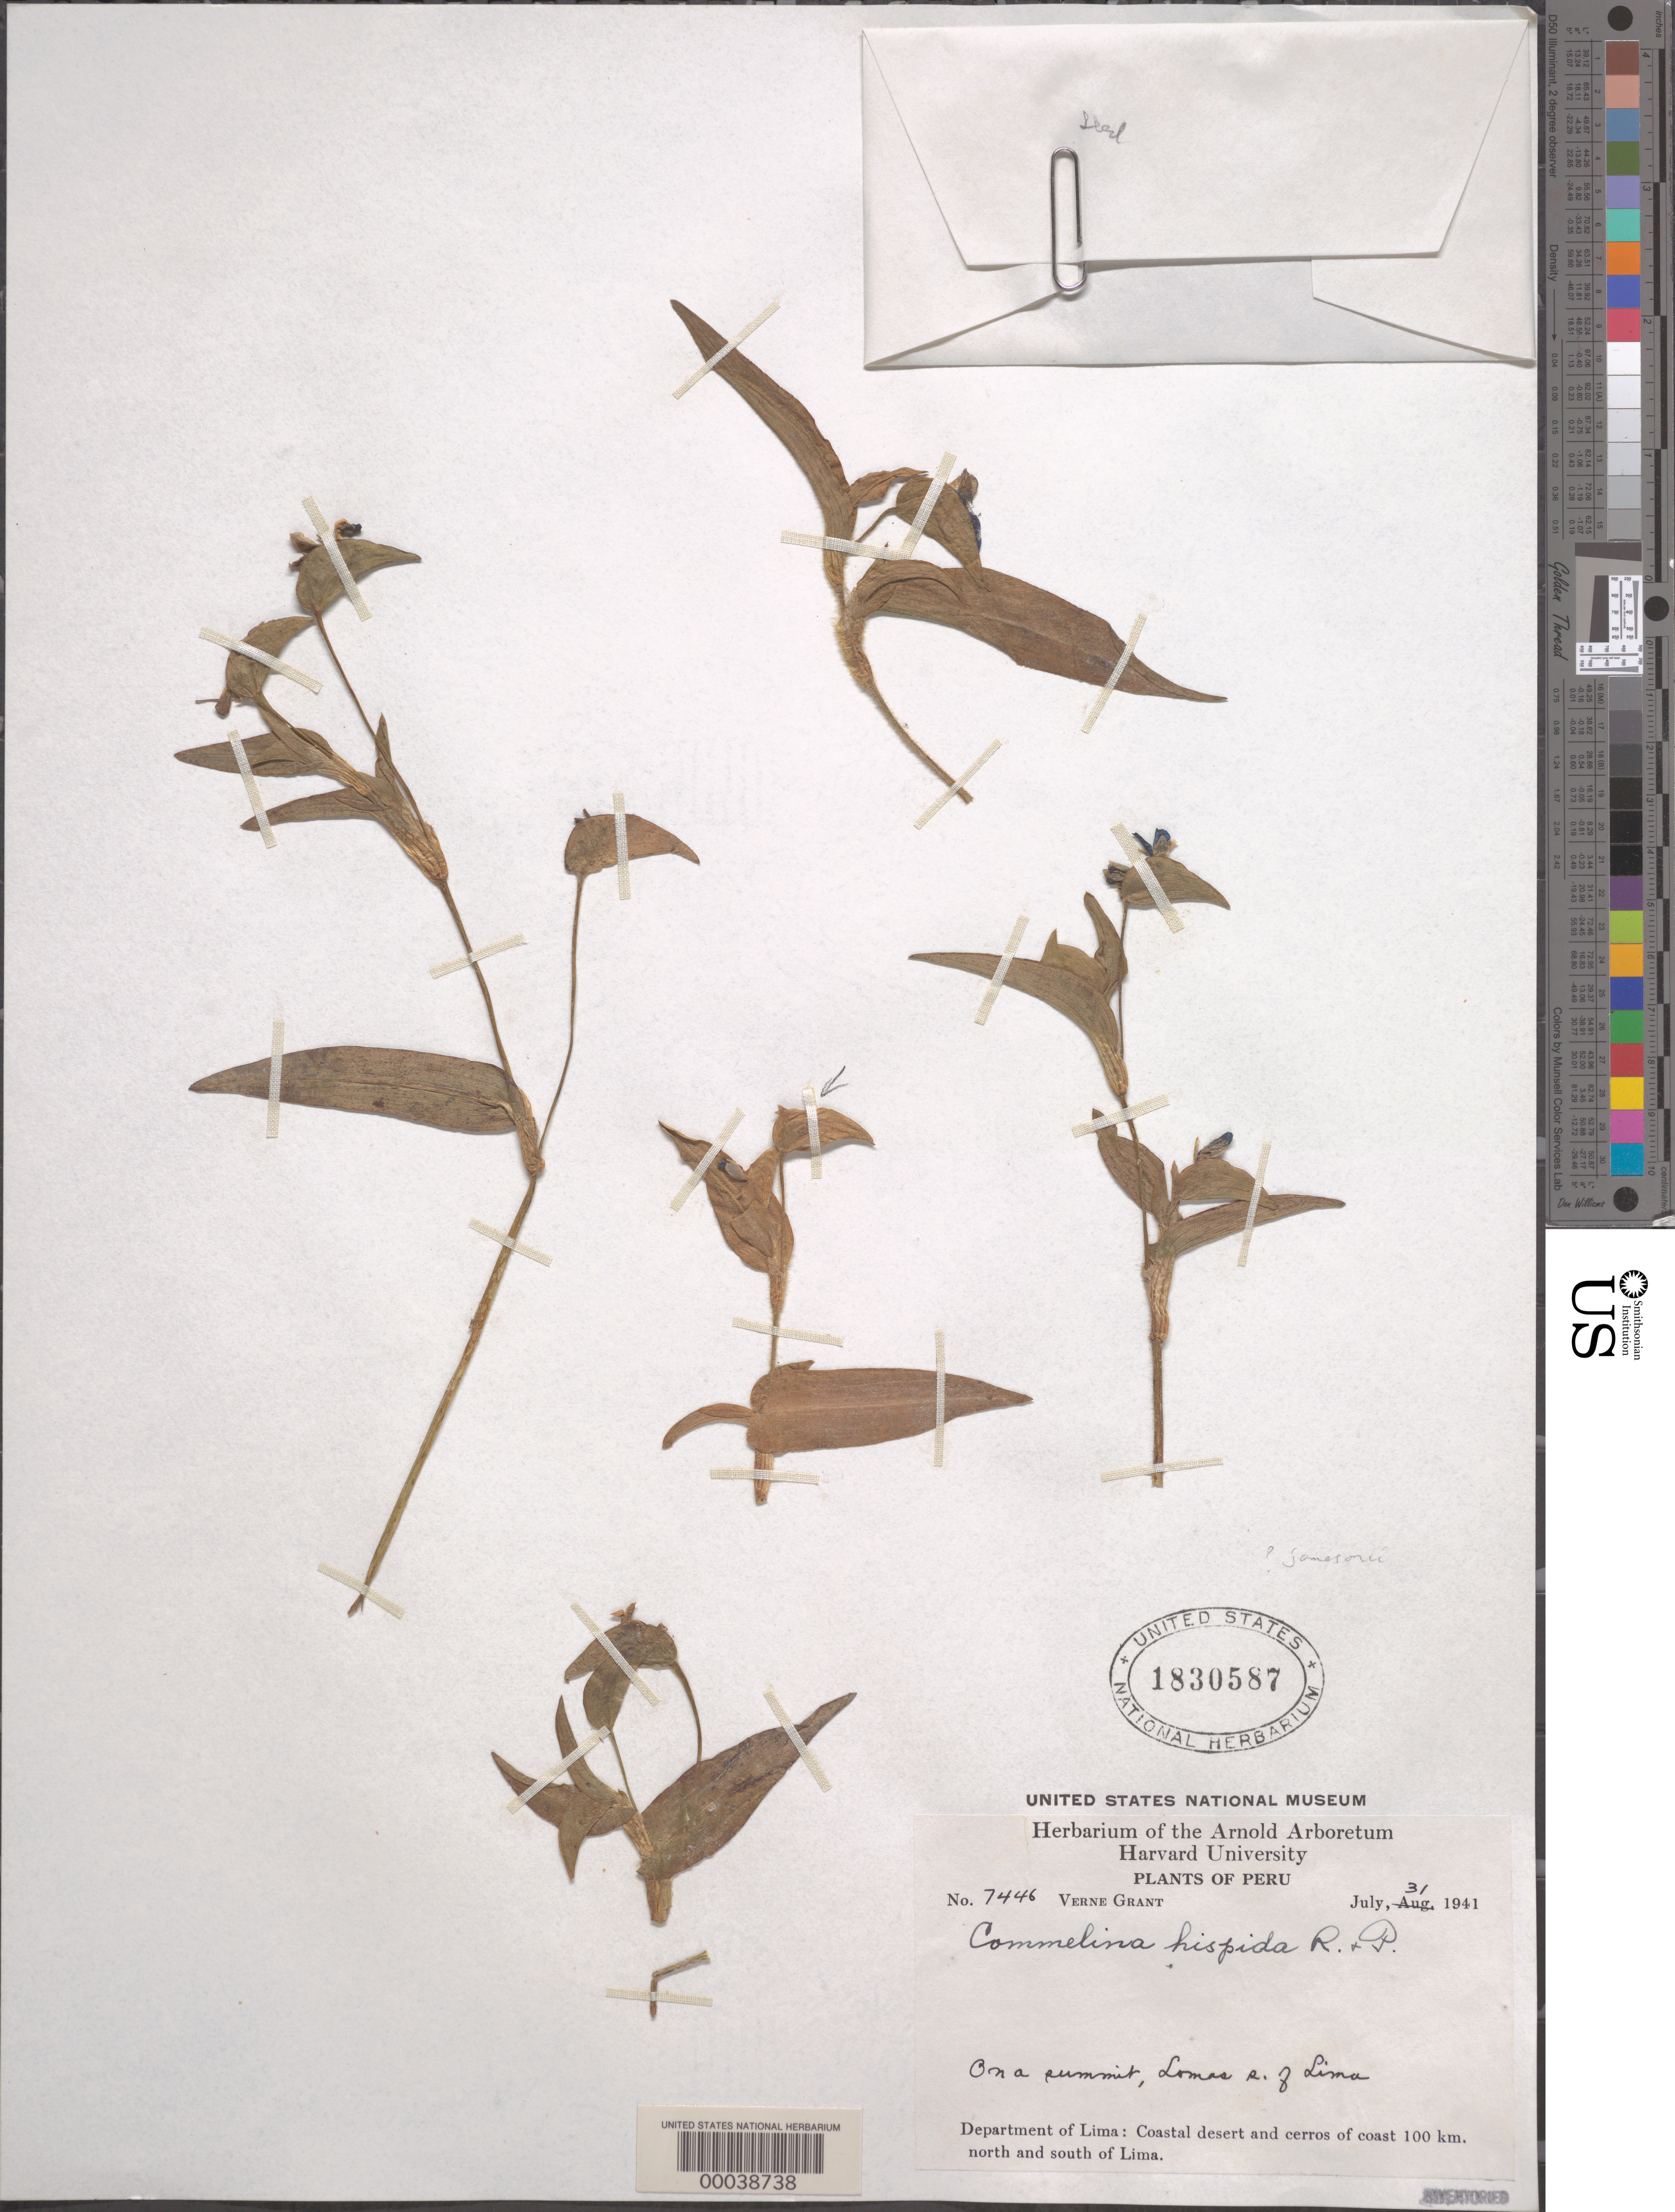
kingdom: Plantae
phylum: Tracheophyta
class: Liliopsida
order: Commelinales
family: Commelinaceae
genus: Commelina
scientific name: Commelina hispida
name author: Ruiz & Pav.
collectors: V. Grant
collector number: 7446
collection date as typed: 31 Jul 1941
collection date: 1941-07-31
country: Peru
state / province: Lima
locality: Lomas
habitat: Coastal desert and cerros of coast; summit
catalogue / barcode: US 1830587